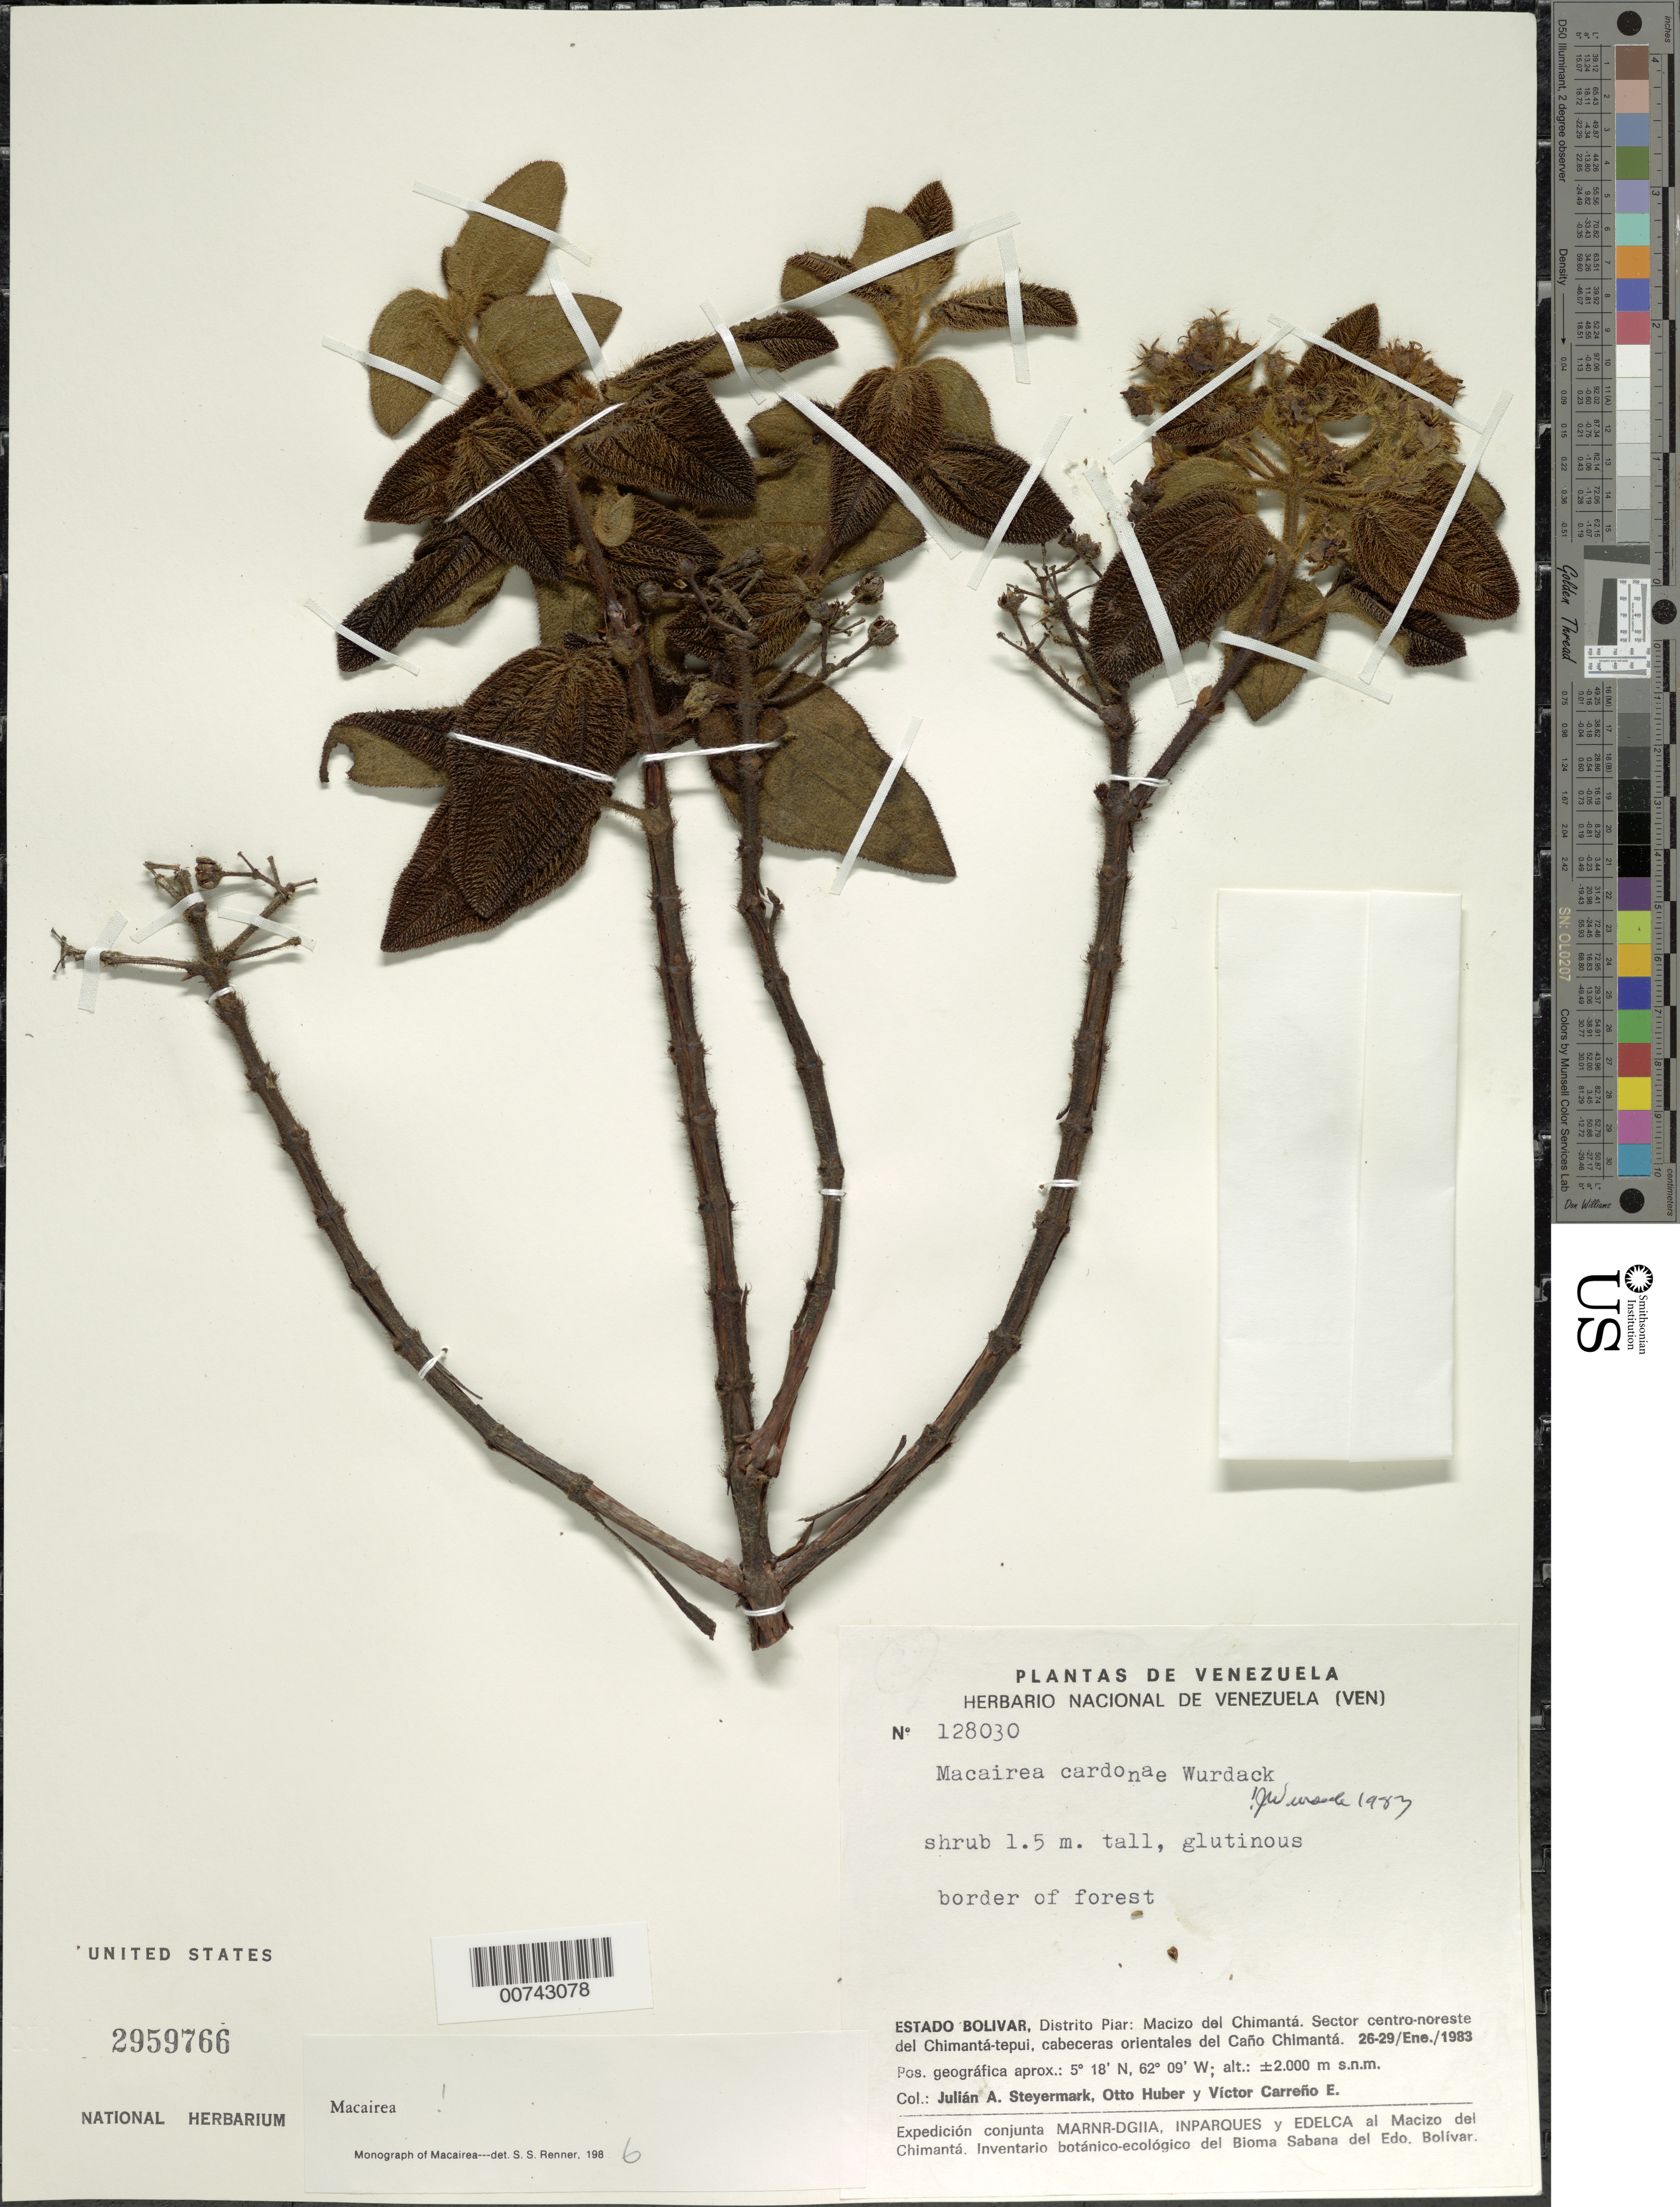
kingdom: Plantae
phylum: Tracheophyta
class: Magnoliopsida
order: Myrtales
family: Melastomataceae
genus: Macairea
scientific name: Macairea cardonae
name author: Wurdack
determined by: Wurdack, John J., (US), US (UNITED STATES)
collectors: J. Steyermark, O. Huber & V. Carreño E.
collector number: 128030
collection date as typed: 26-Jan-83 to 29-Jan-83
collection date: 1983-01-26/1983-01-29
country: Venezuela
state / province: Bolívar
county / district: Piar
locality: Macizo del Chimantá, sector centro-noreste del Chimantá-tepuí, cabeceras orientales del Caño Chimantá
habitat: Border of forest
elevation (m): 2000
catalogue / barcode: US 2959766